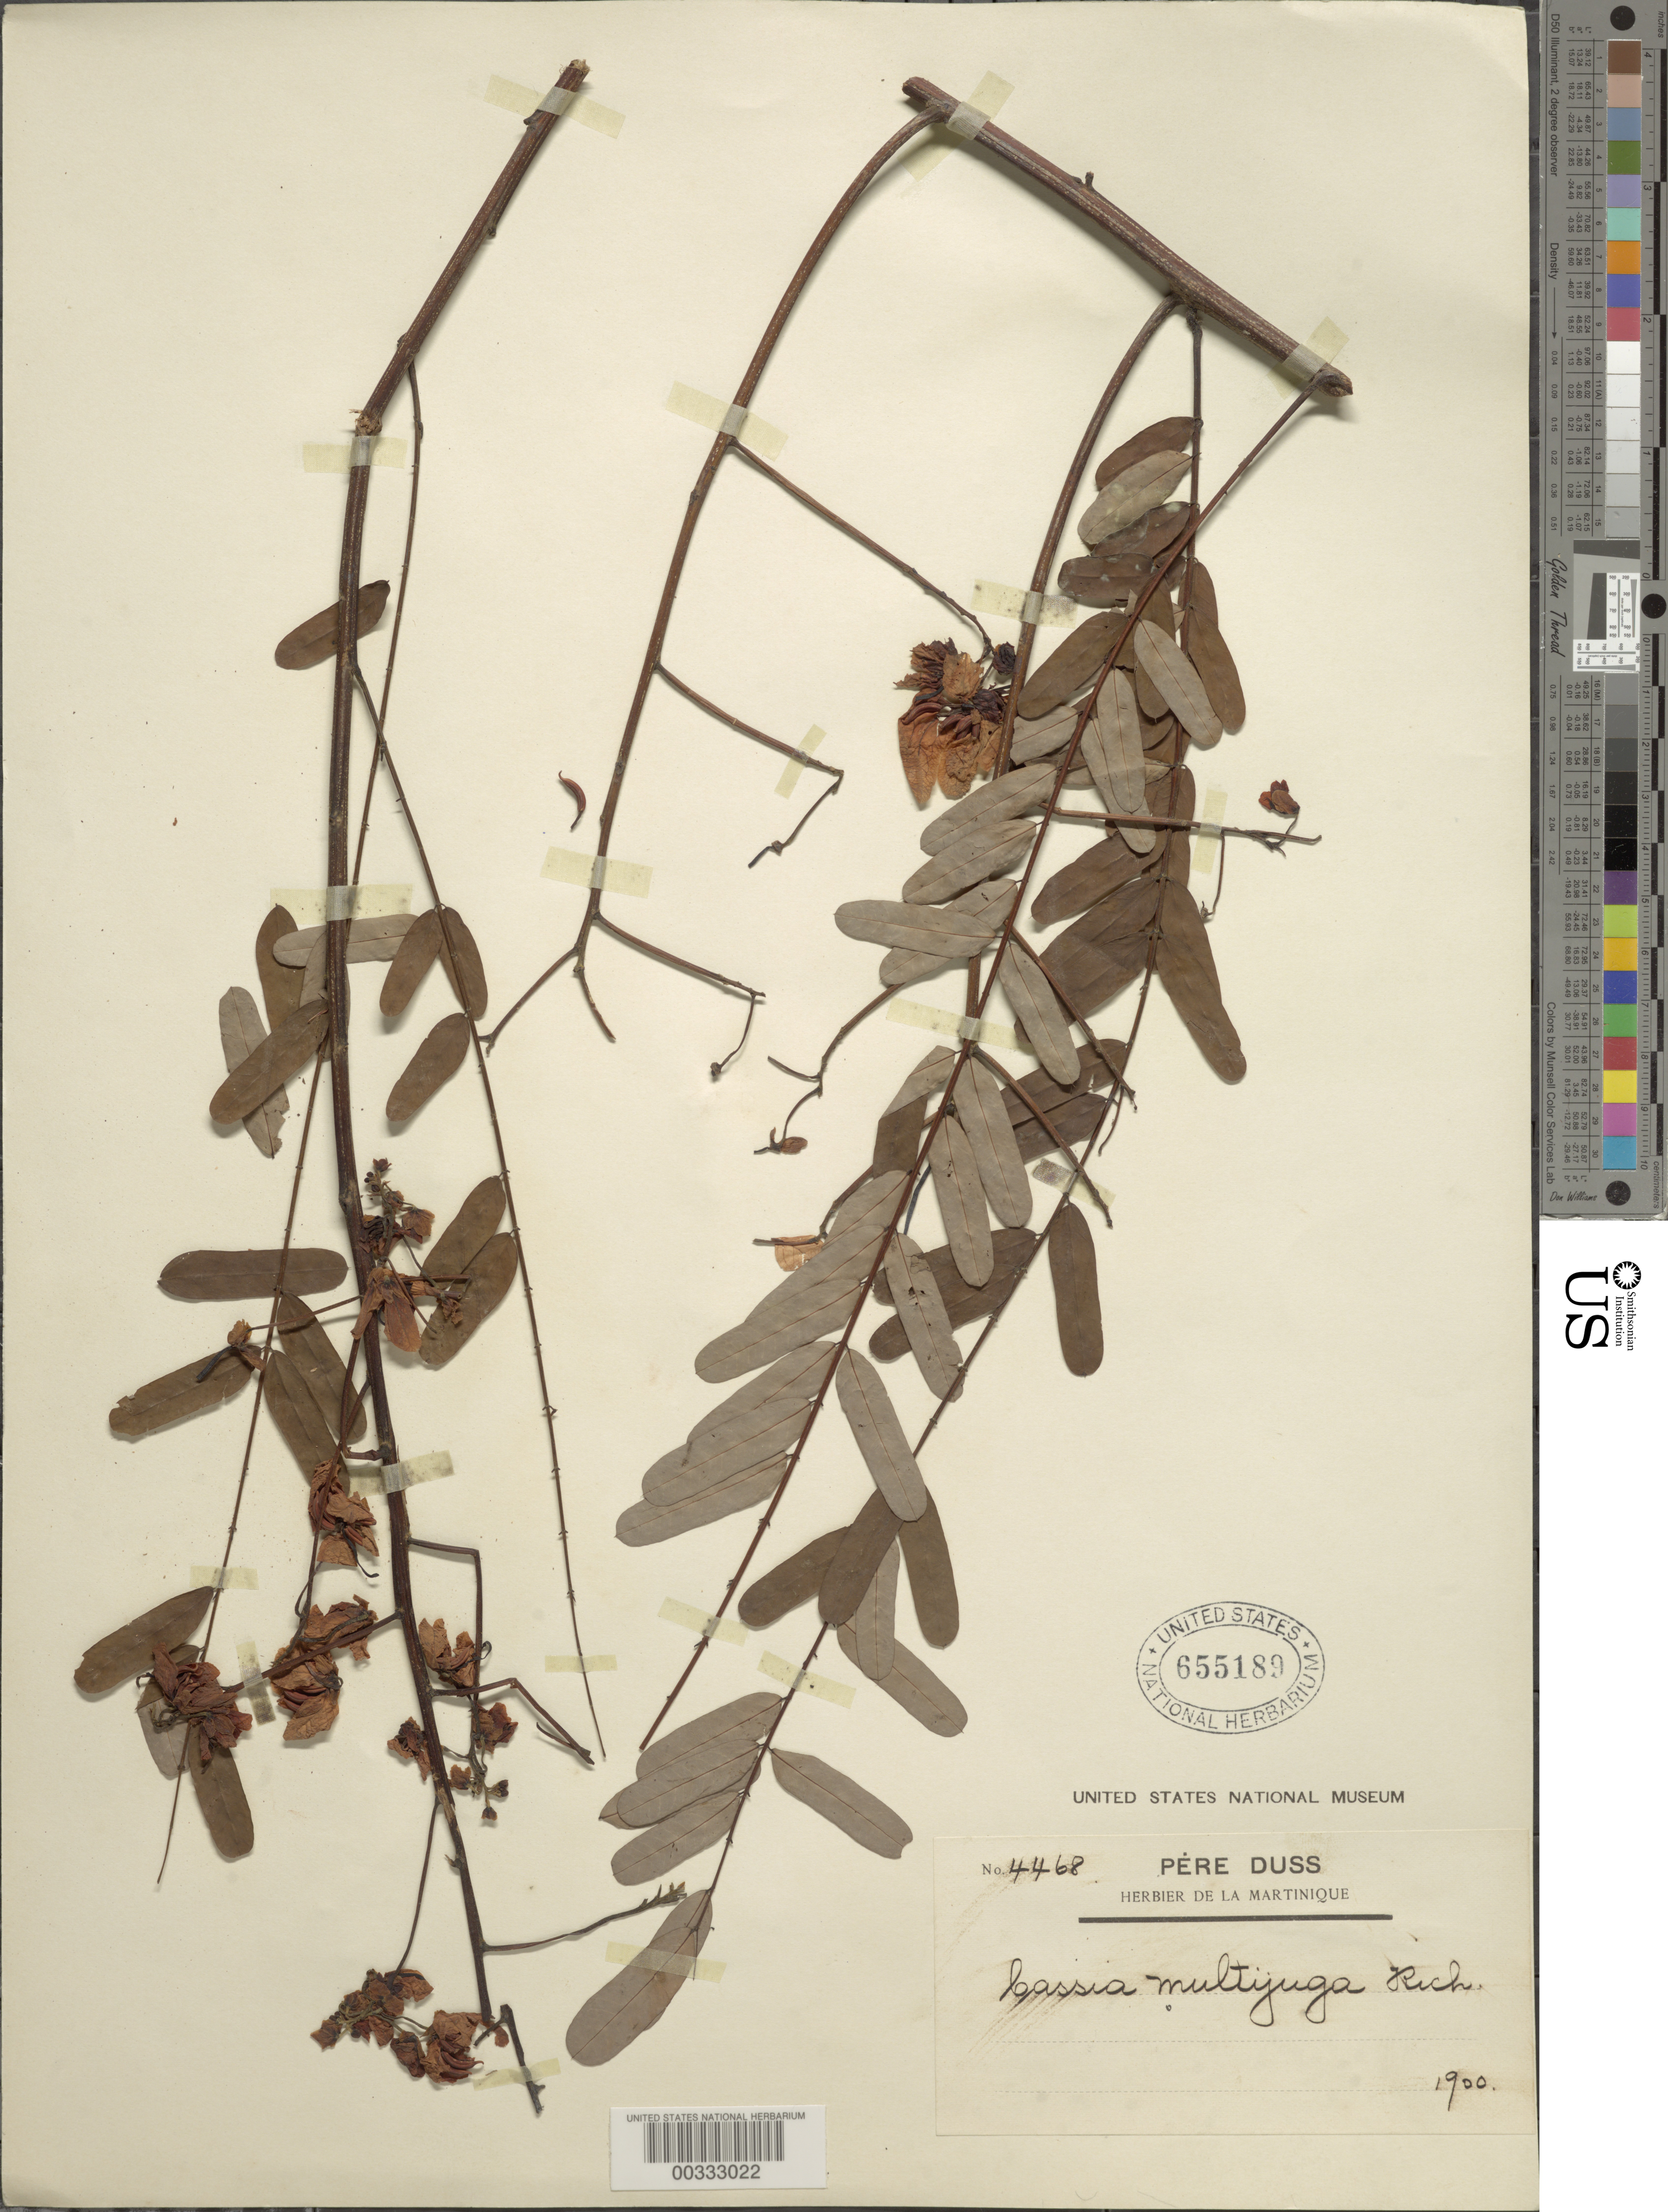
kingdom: Plantae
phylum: Tracheophyta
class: Magnoliopsida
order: Fabales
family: Fabaceae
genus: Senna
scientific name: Senna multijuga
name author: (Rich.) H.S. Irwin & Barneby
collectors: Père Duss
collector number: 4468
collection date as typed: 1900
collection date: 1900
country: Martinique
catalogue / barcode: US 655189